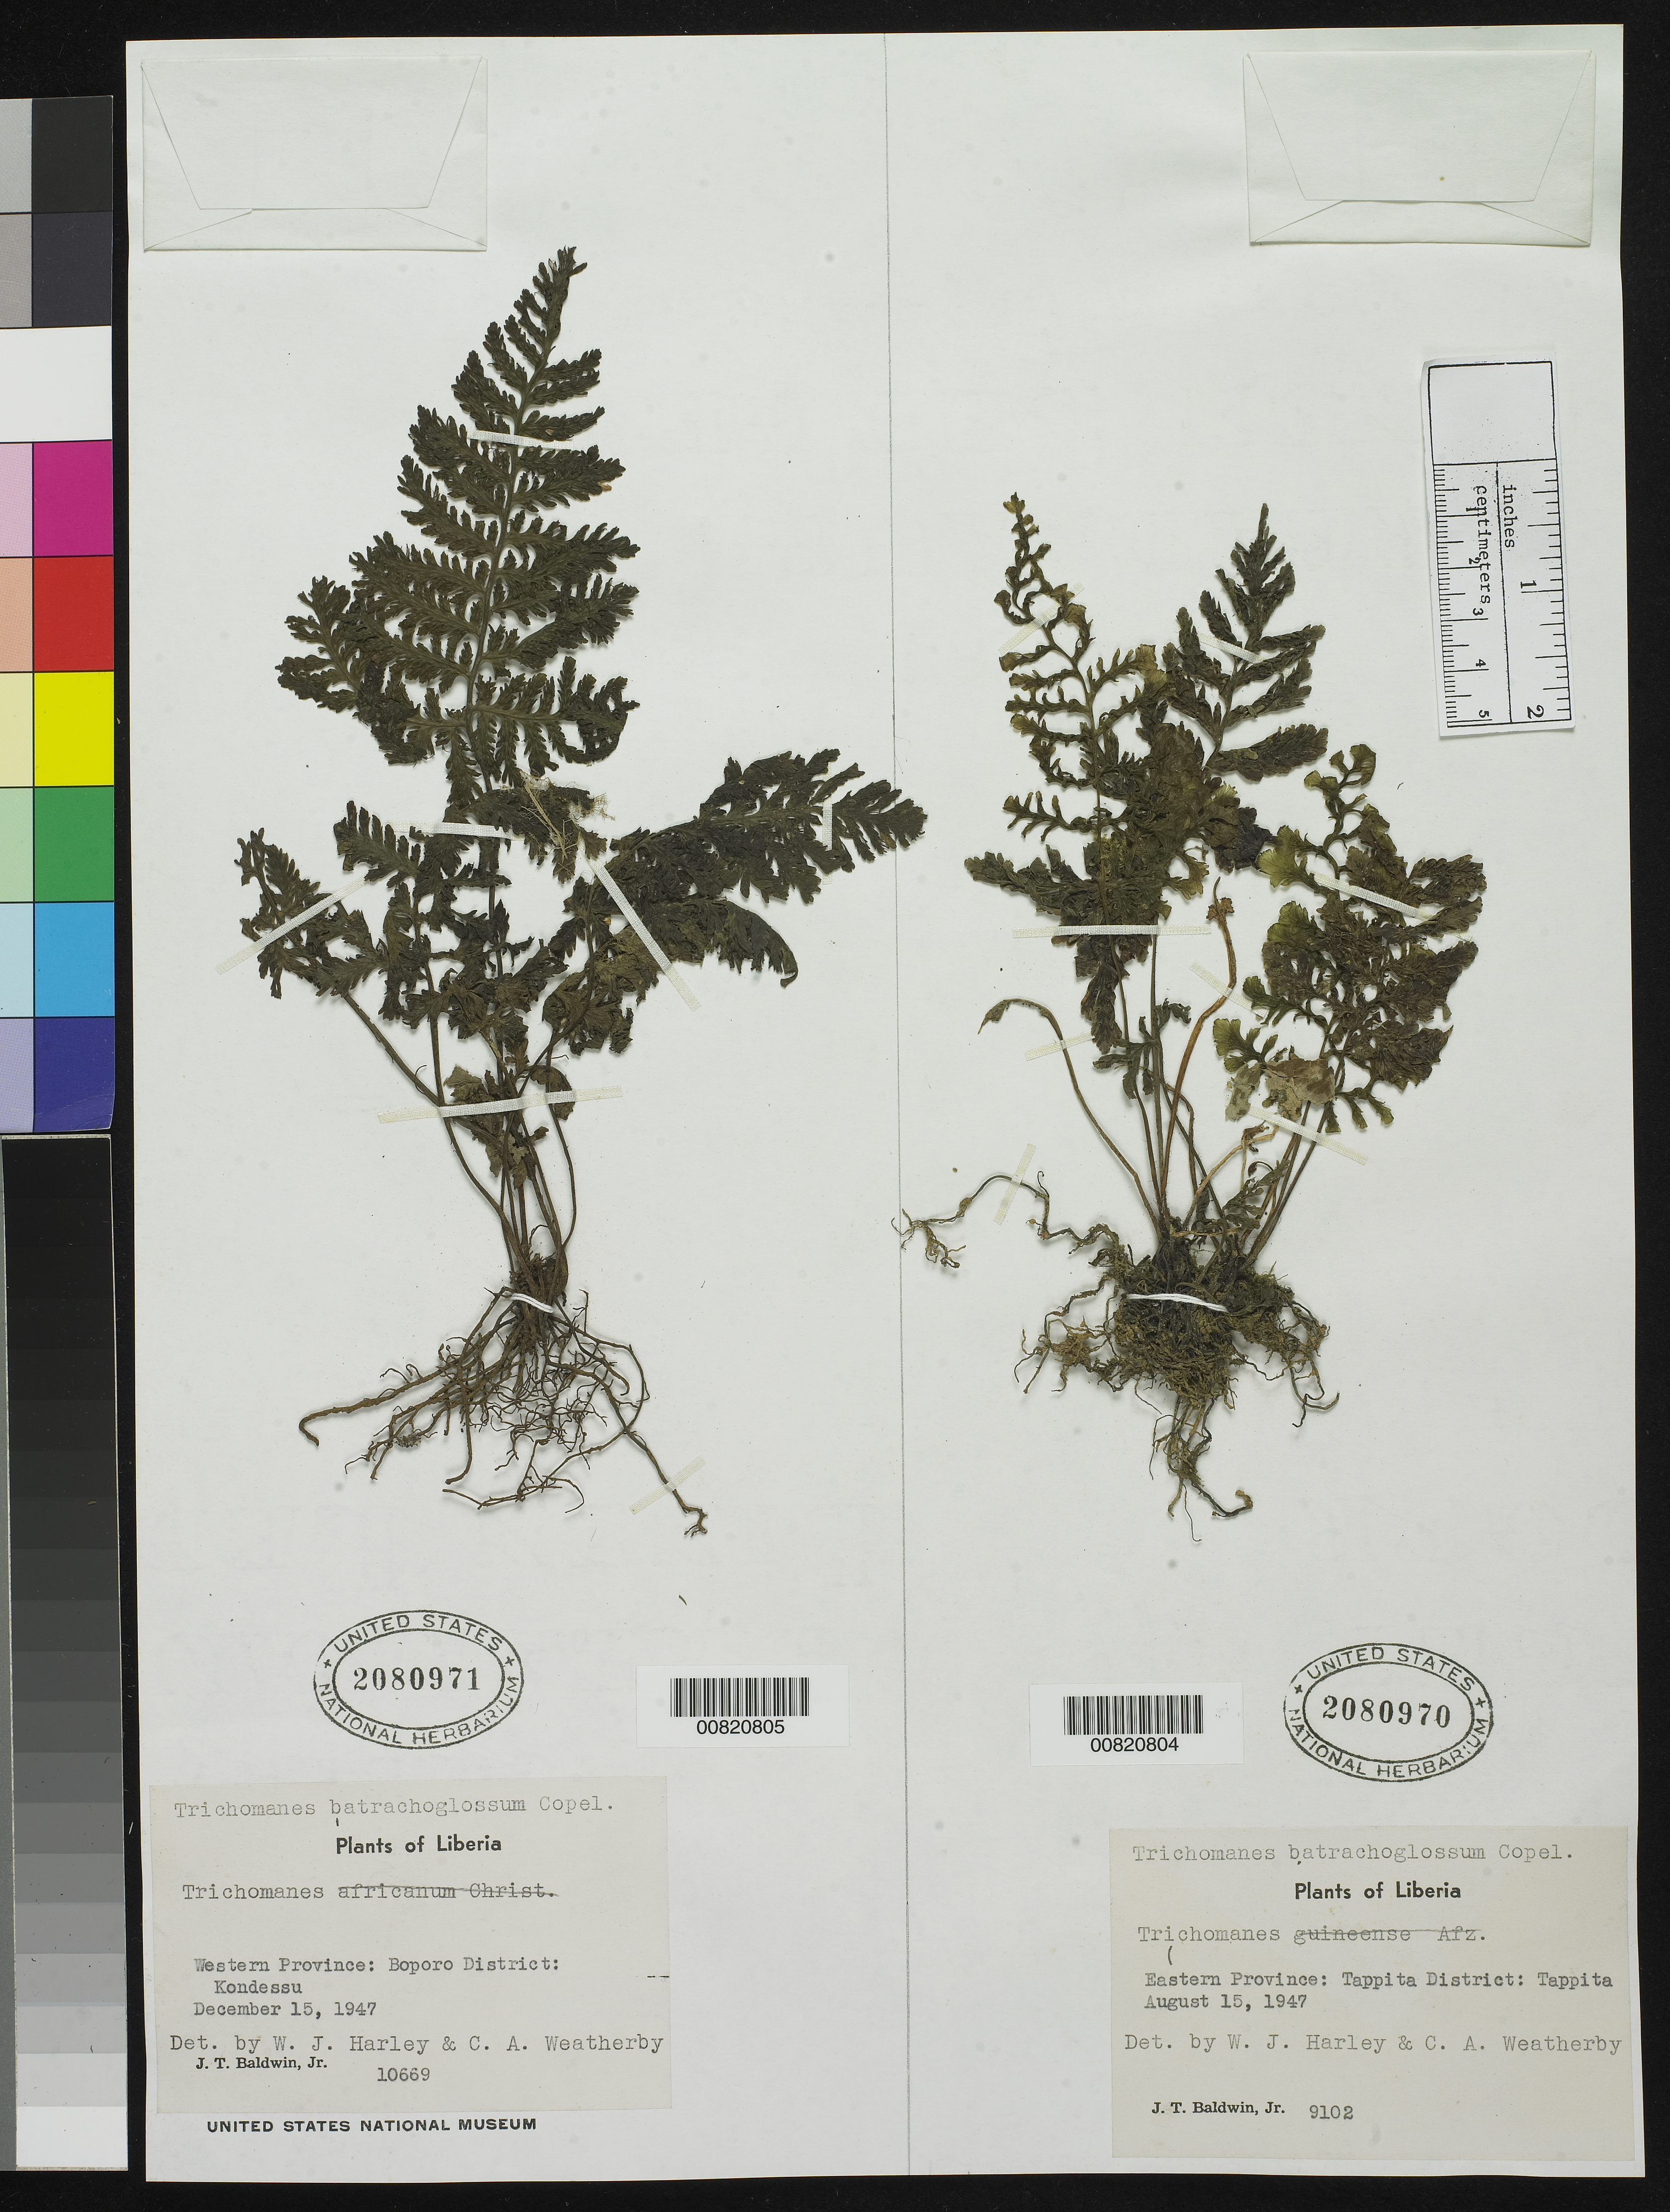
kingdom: Plantae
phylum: Tracheophyta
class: Polypodiopsida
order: Hymenophyllales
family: Hymenophyllaceae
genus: Abrodictyum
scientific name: Abrodictyum batrachoglossum (Copel.) comb. ined., 2015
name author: (Copel.)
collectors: J. T. Baldwin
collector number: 9102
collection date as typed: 15 Aug 1947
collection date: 1947-08-15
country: Liberia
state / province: Nimba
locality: Eastern Province: Tappita District, Tappita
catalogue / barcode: US 2080970